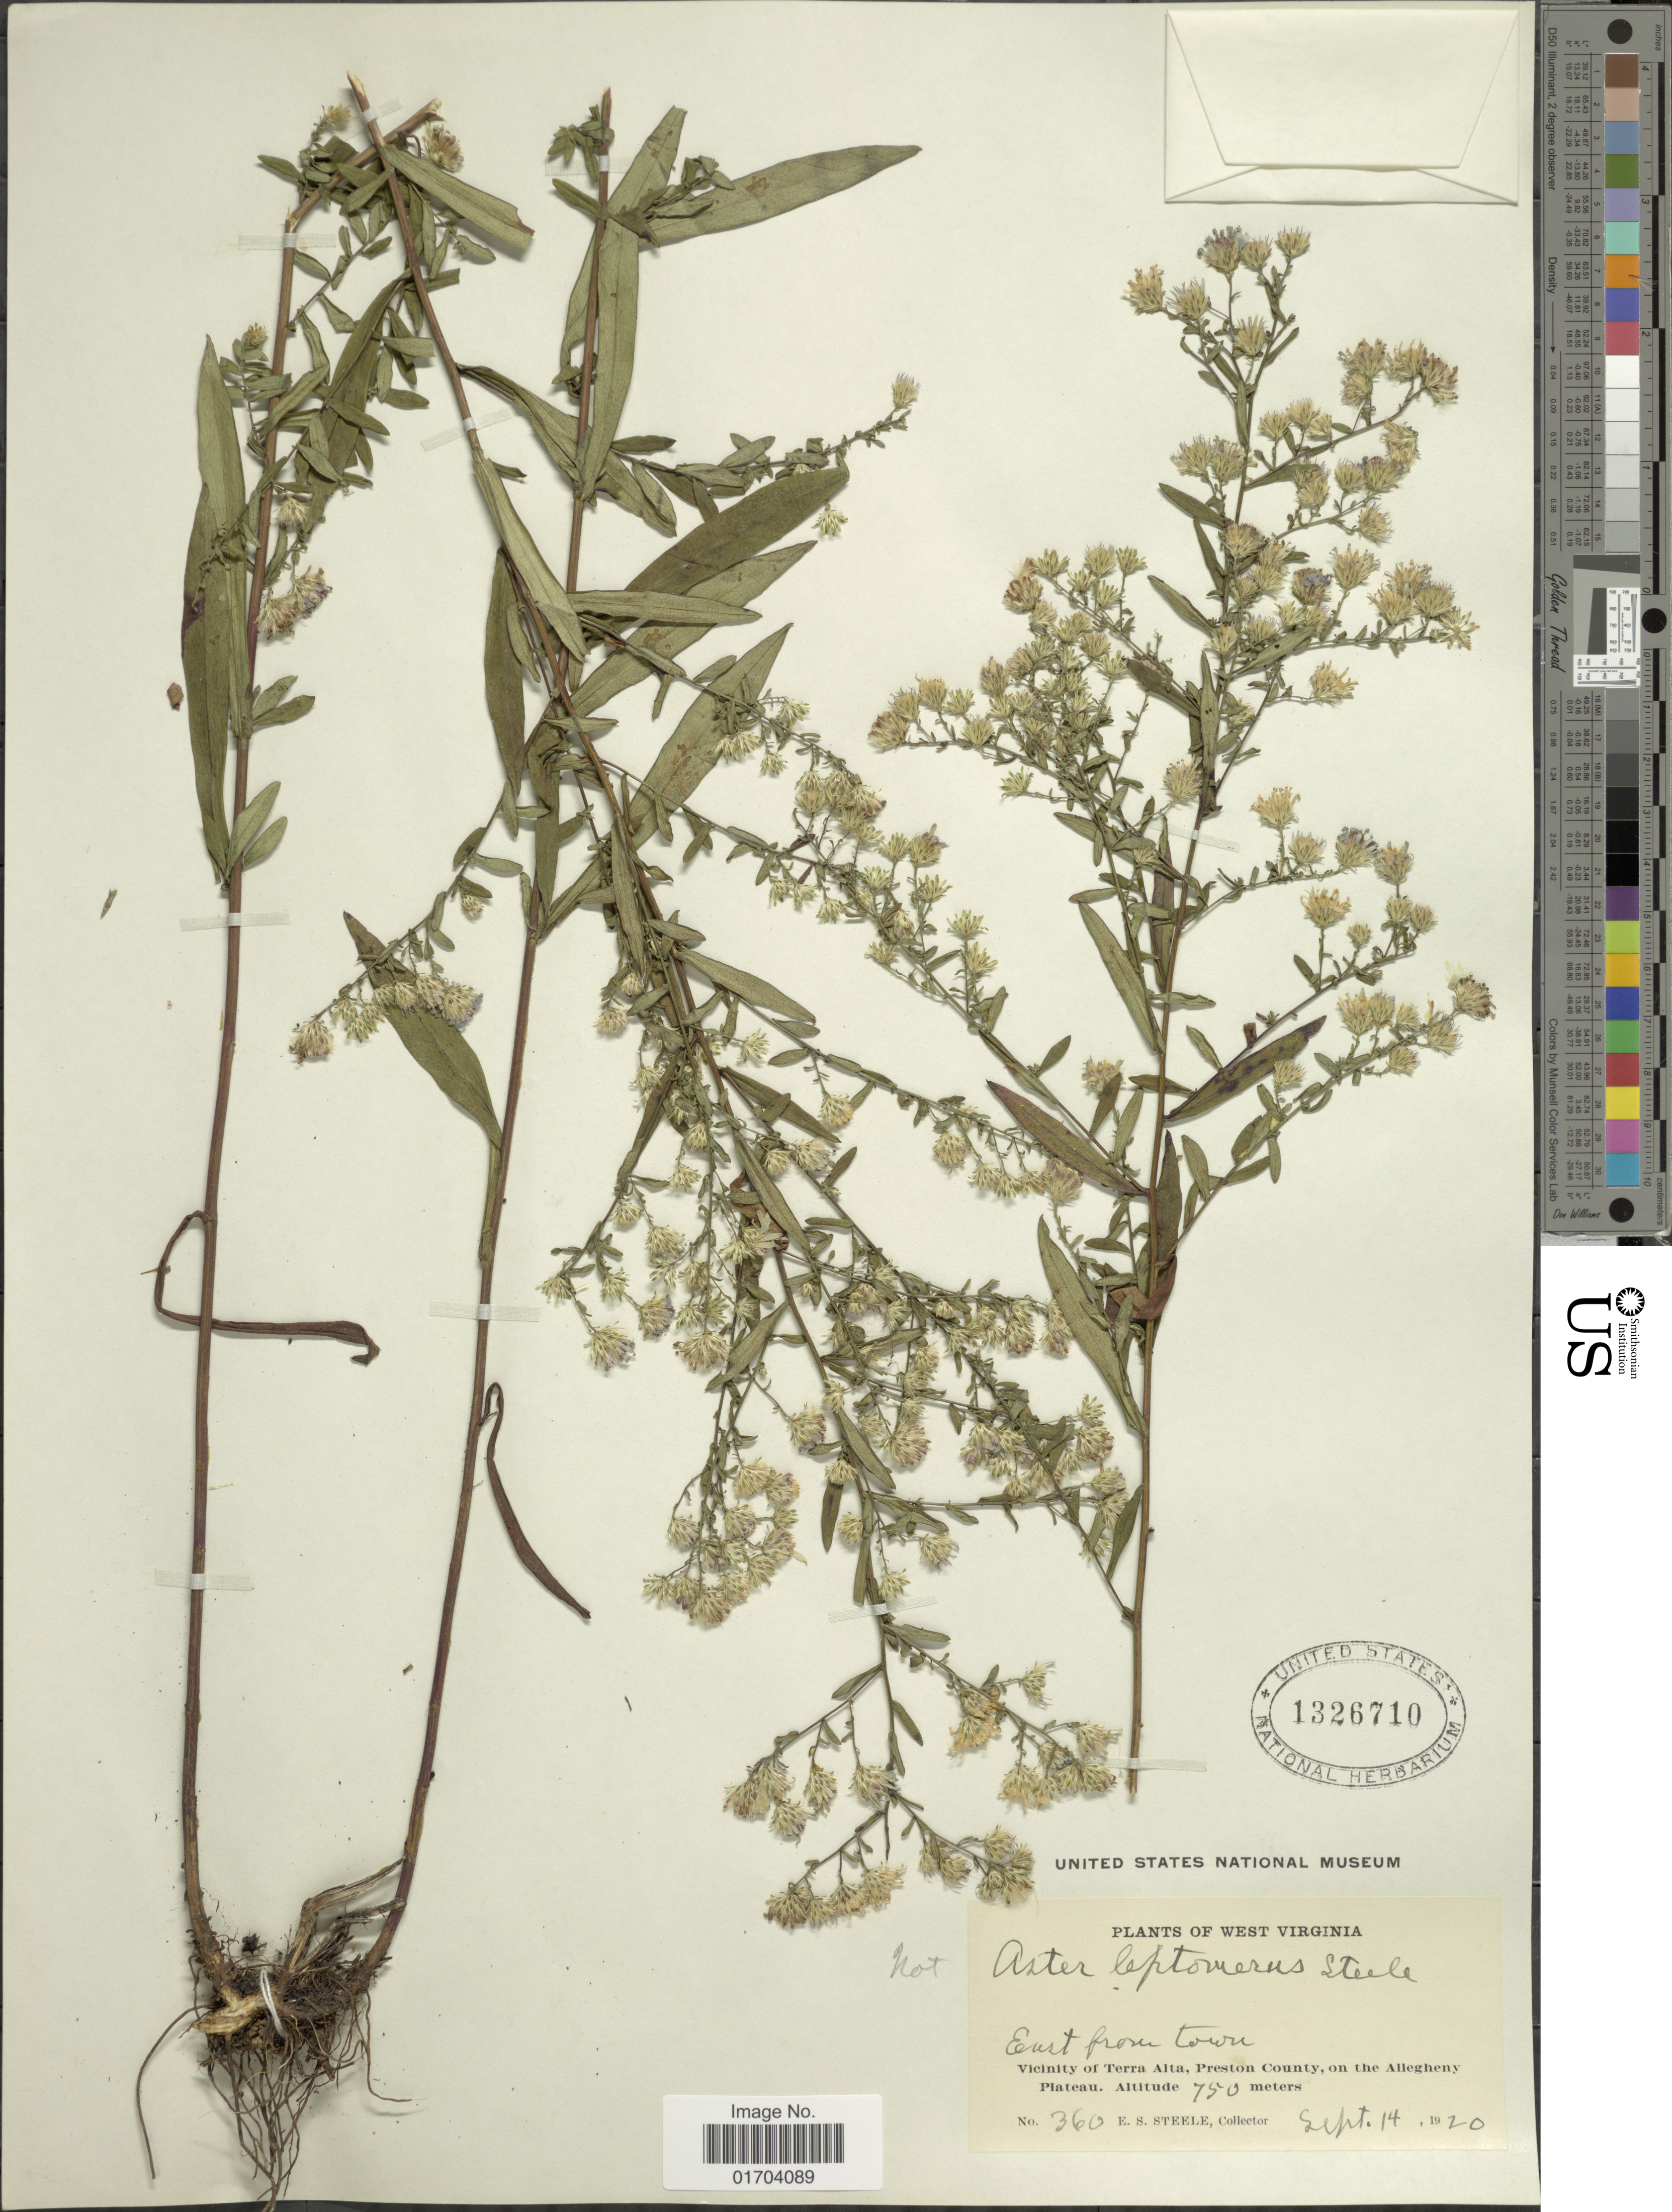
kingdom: Plantae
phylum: Tracheophyta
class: Magnoliopsida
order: Asterales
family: Asteraceae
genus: Aster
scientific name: Aster leptomerus E.S. Steele sp. nov. ined.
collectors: E. Steele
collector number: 360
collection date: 1920-09-14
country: United States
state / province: West Virginia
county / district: Preston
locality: East from town, Vicinity of Terra Alta, Preston County, on the Allegheny Plateau.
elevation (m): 750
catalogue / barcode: US 1326710